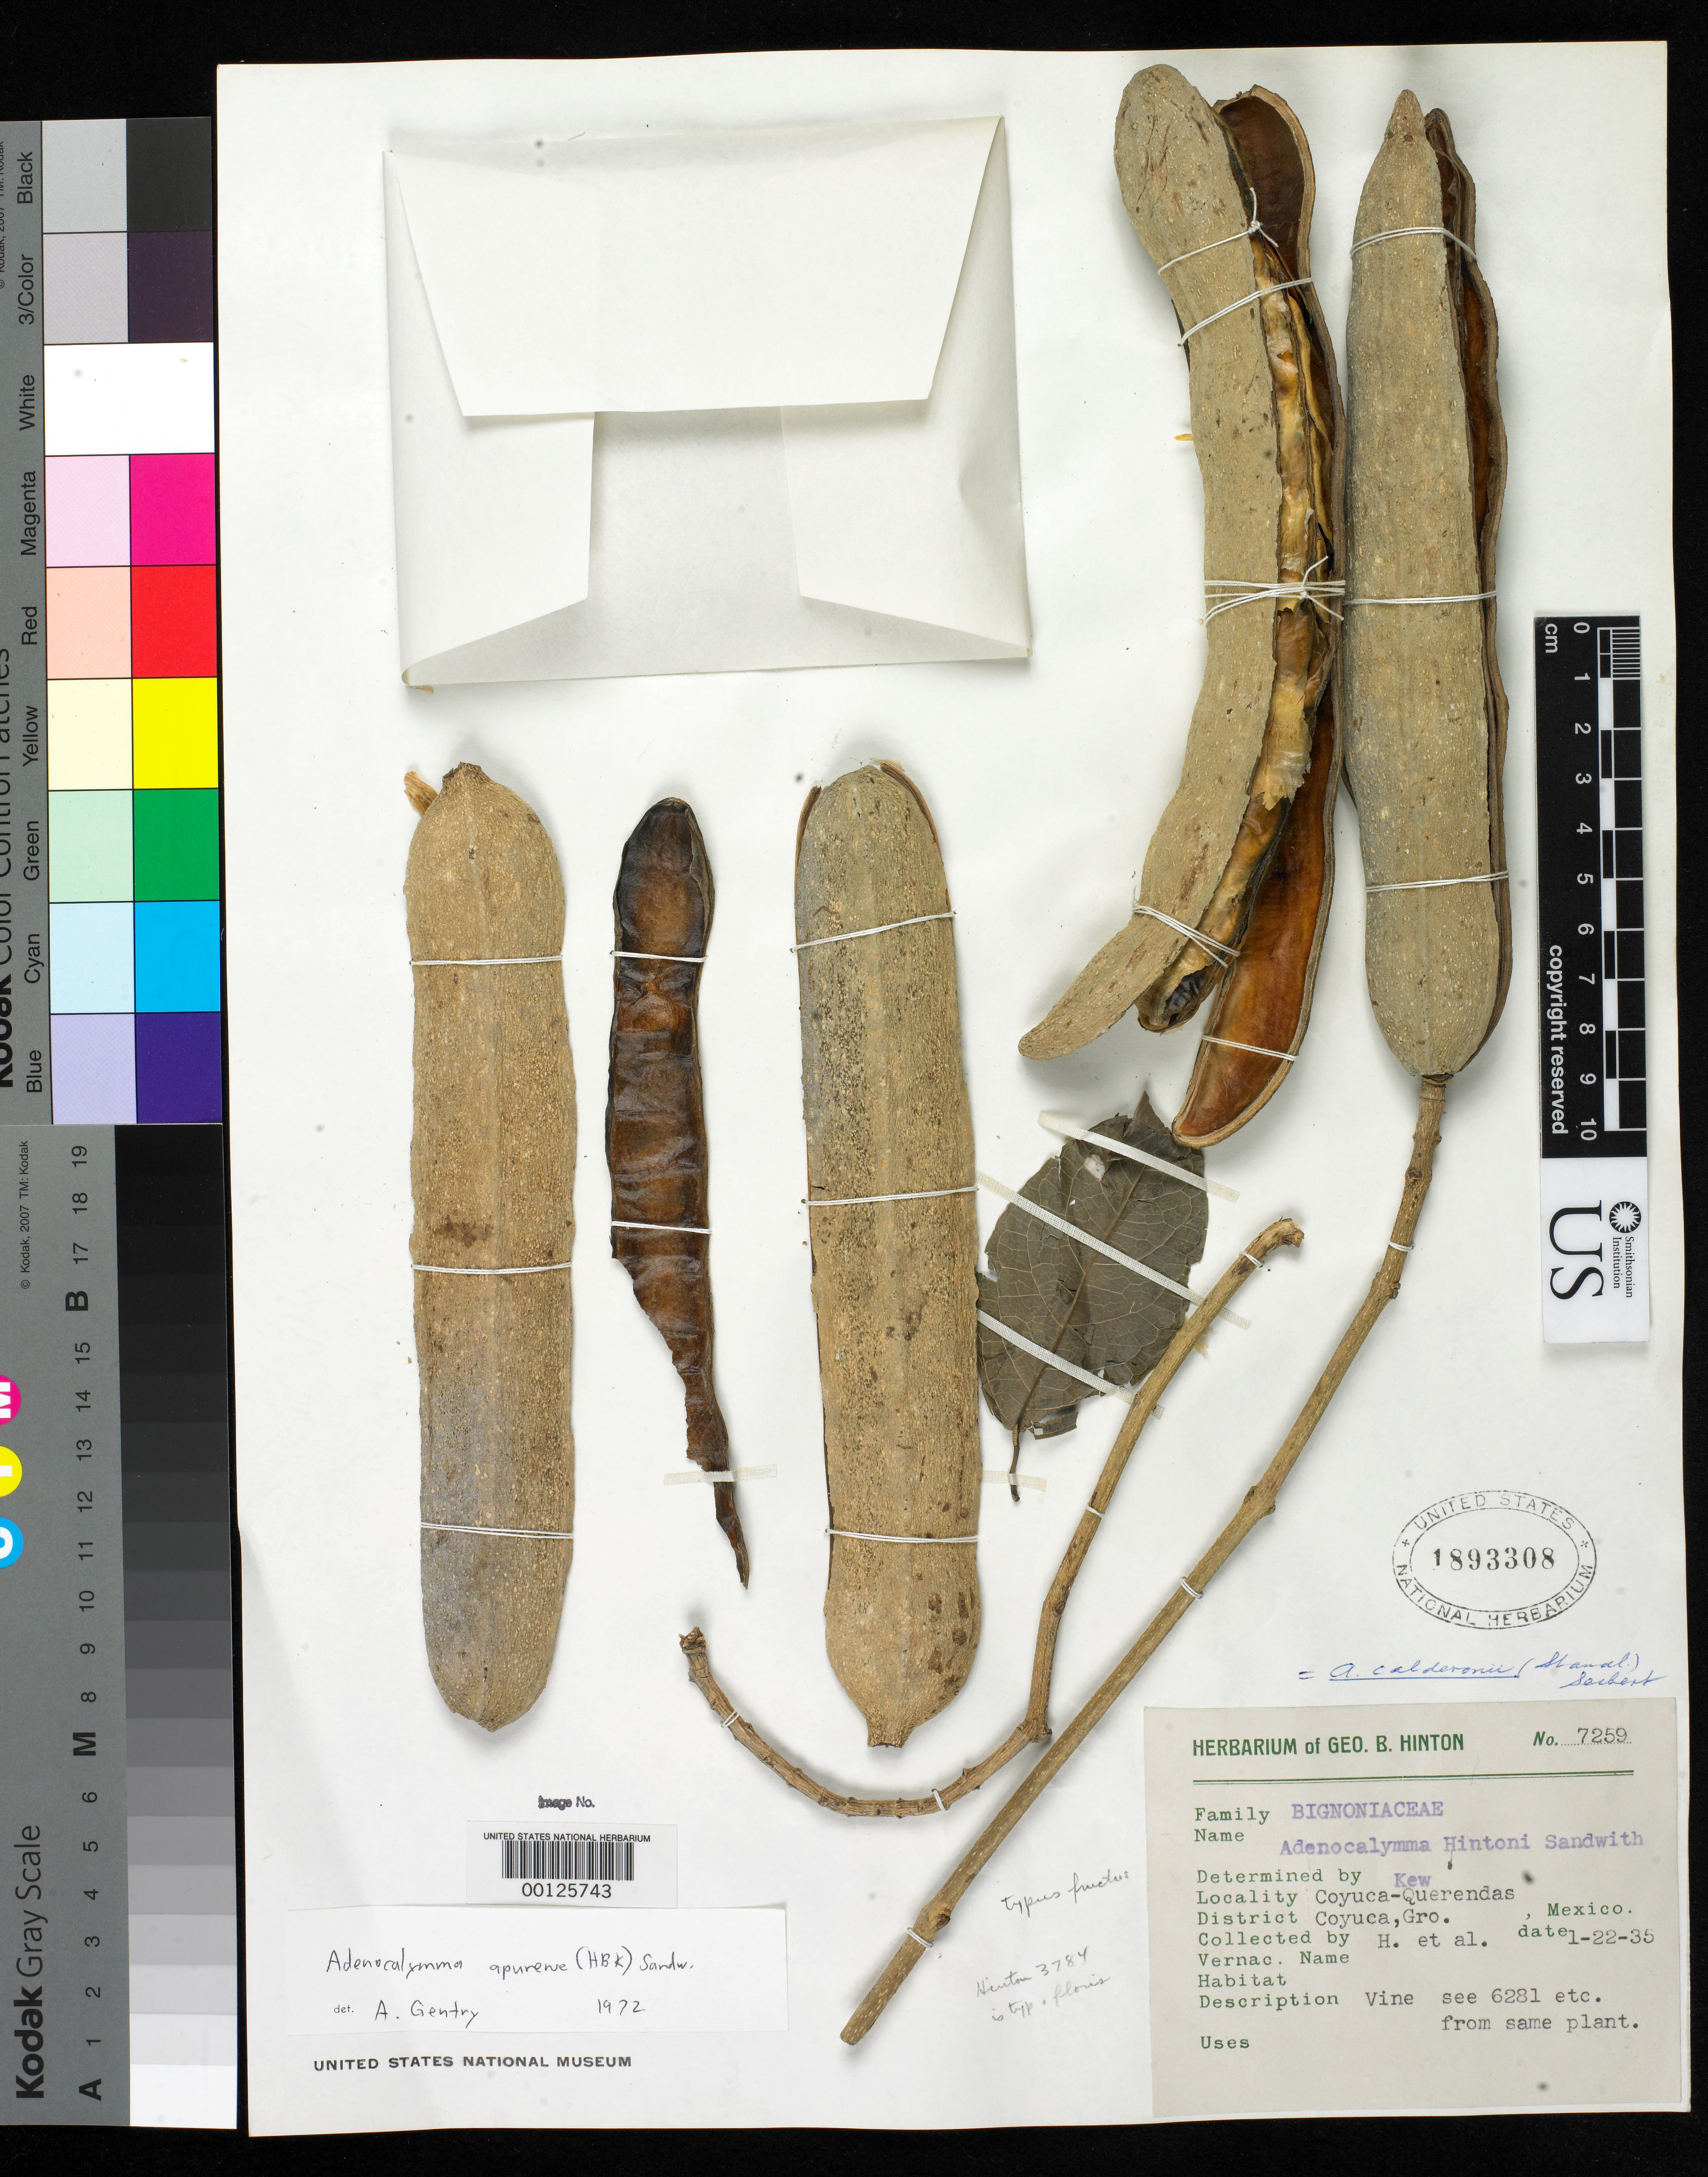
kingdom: Plantae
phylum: Tracheophyta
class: Magnoliopsida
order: Lamiales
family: Bignoniaceae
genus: Adenocalymma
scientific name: Adenocalymma hintonii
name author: Sandwith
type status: Isosyntype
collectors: G. B. Hinton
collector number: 7259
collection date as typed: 22 Jan 1935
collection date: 1935-01-22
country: Mexico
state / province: Guerrero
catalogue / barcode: US 1893308